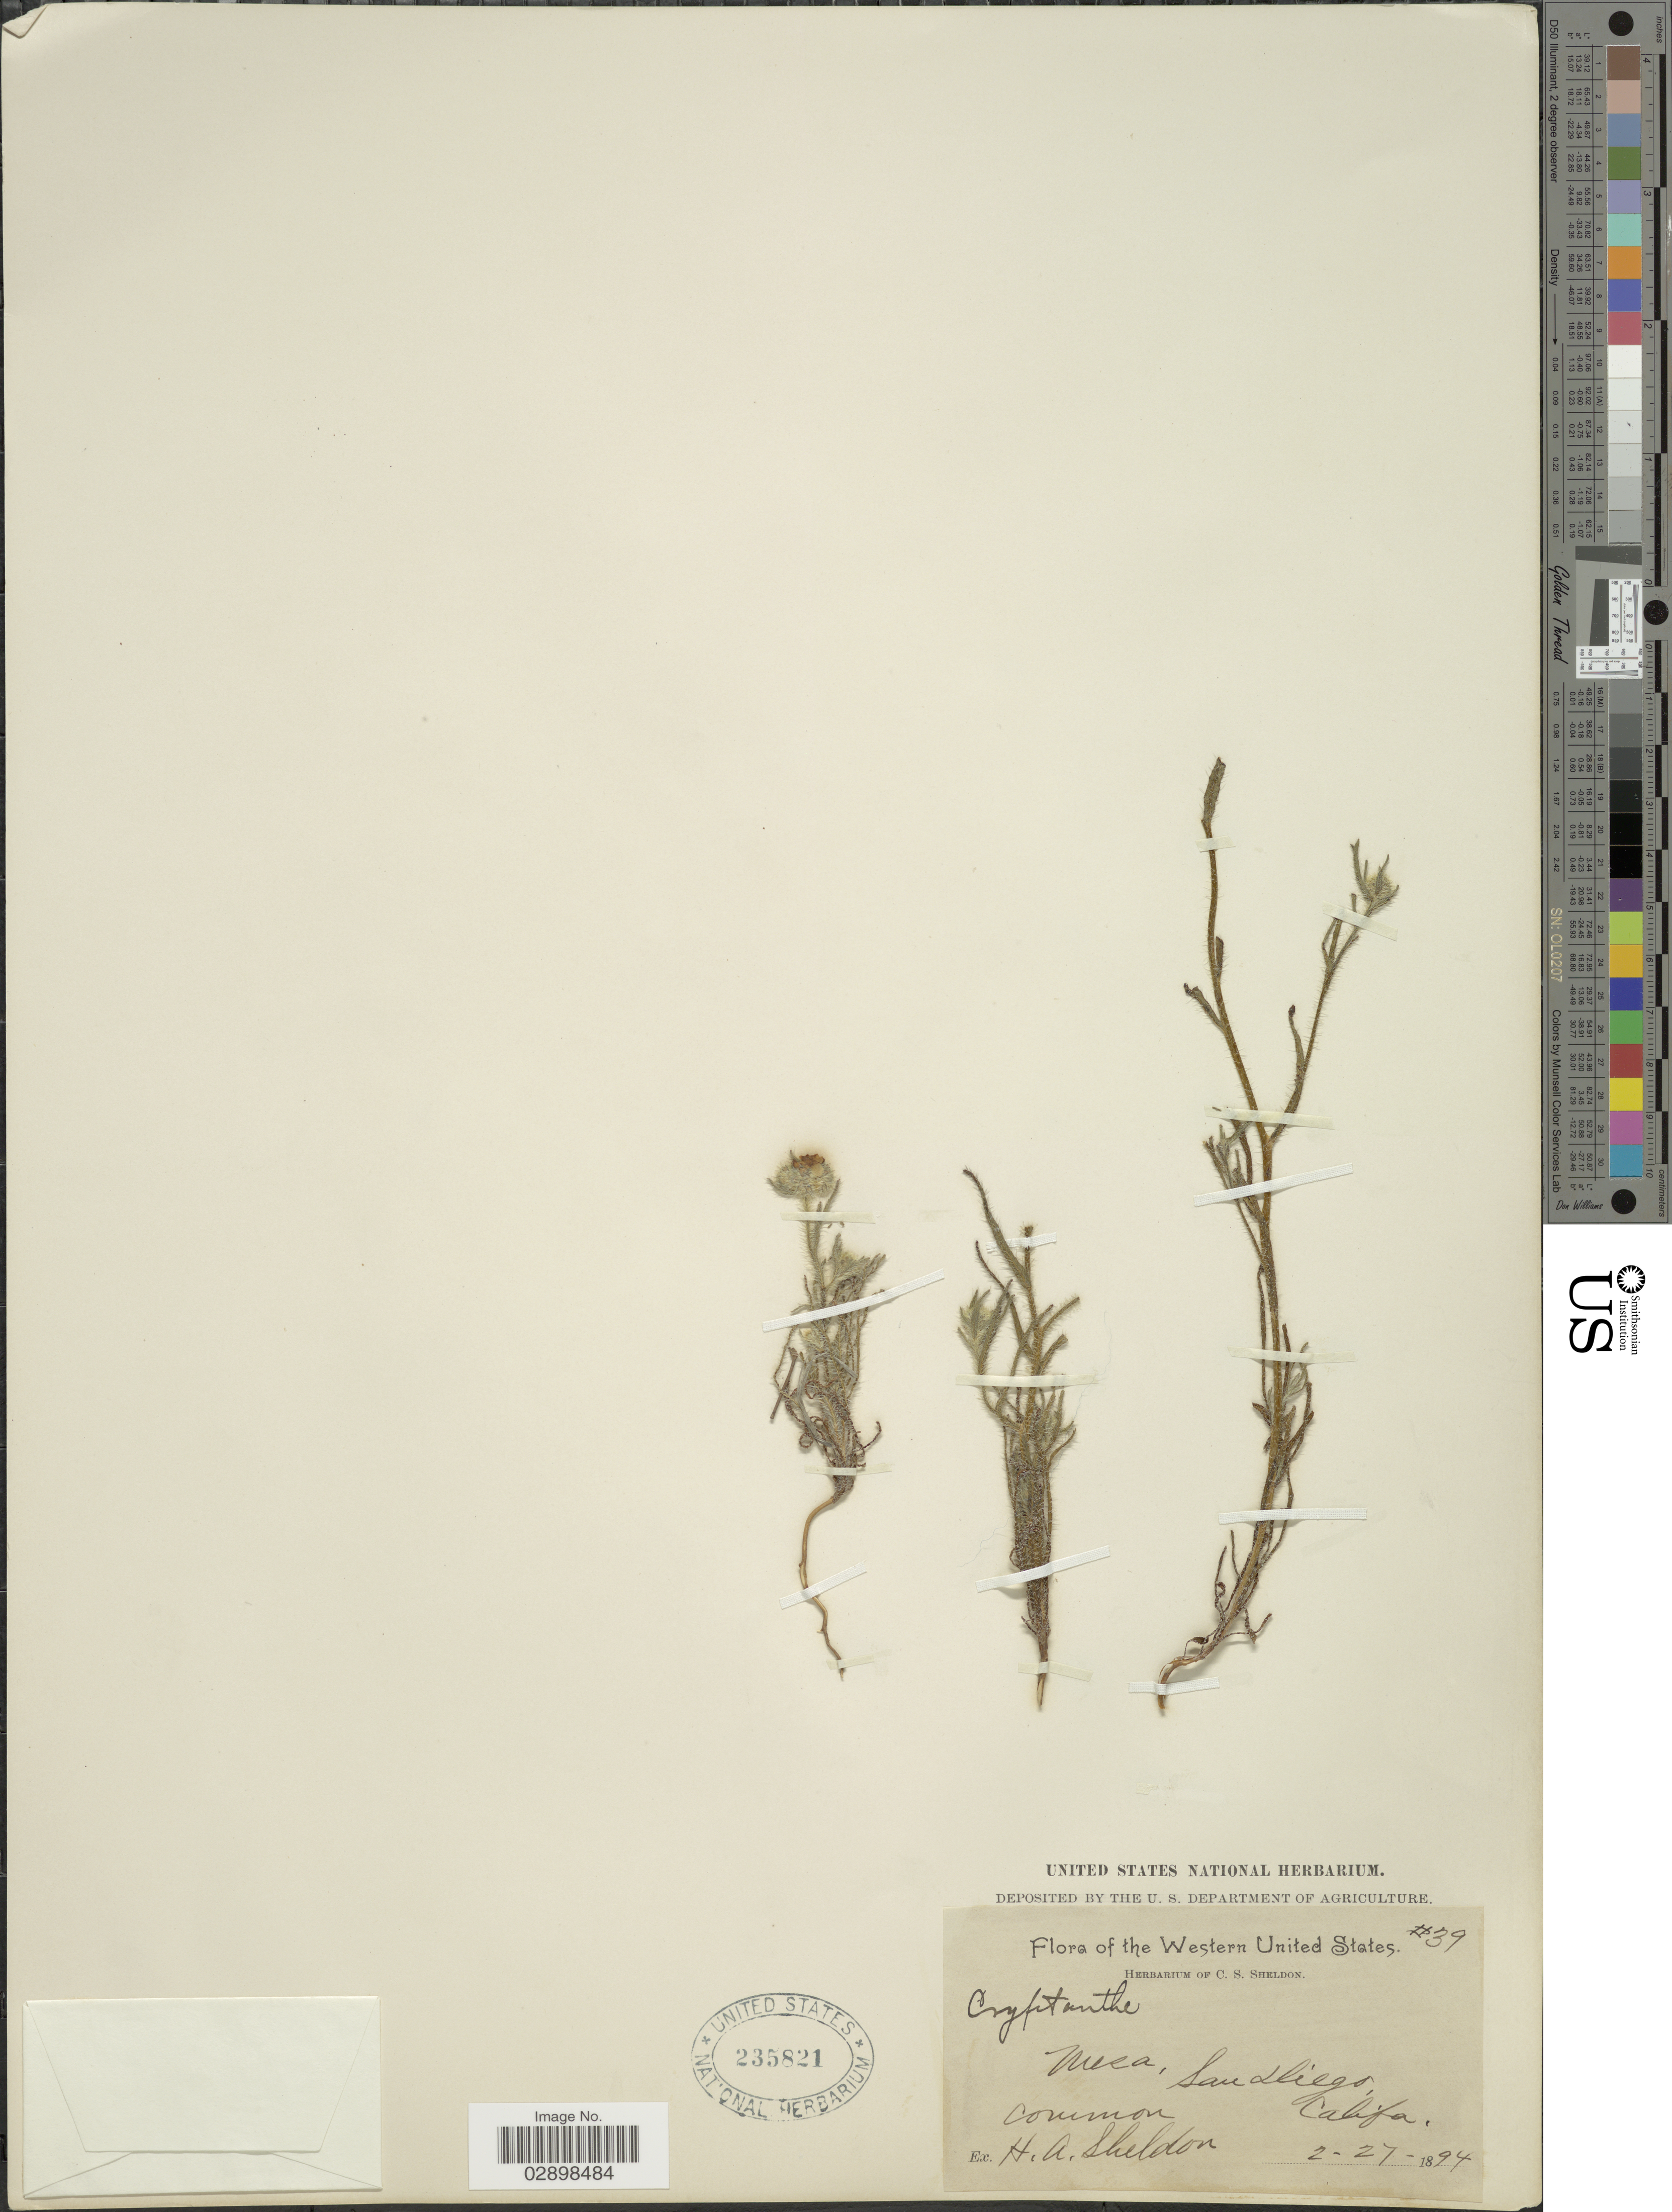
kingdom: Plantae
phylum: Tracheophyta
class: Magnoliopsida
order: Boraginales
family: Boraginaceae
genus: Cryptantha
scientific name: Cryptantha sp.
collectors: H. Sheldon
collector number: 39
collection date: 1894-02-27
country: United States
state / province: California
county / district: San Diego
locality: Western United States. Mesa, San Diego.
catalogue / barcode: US 235821